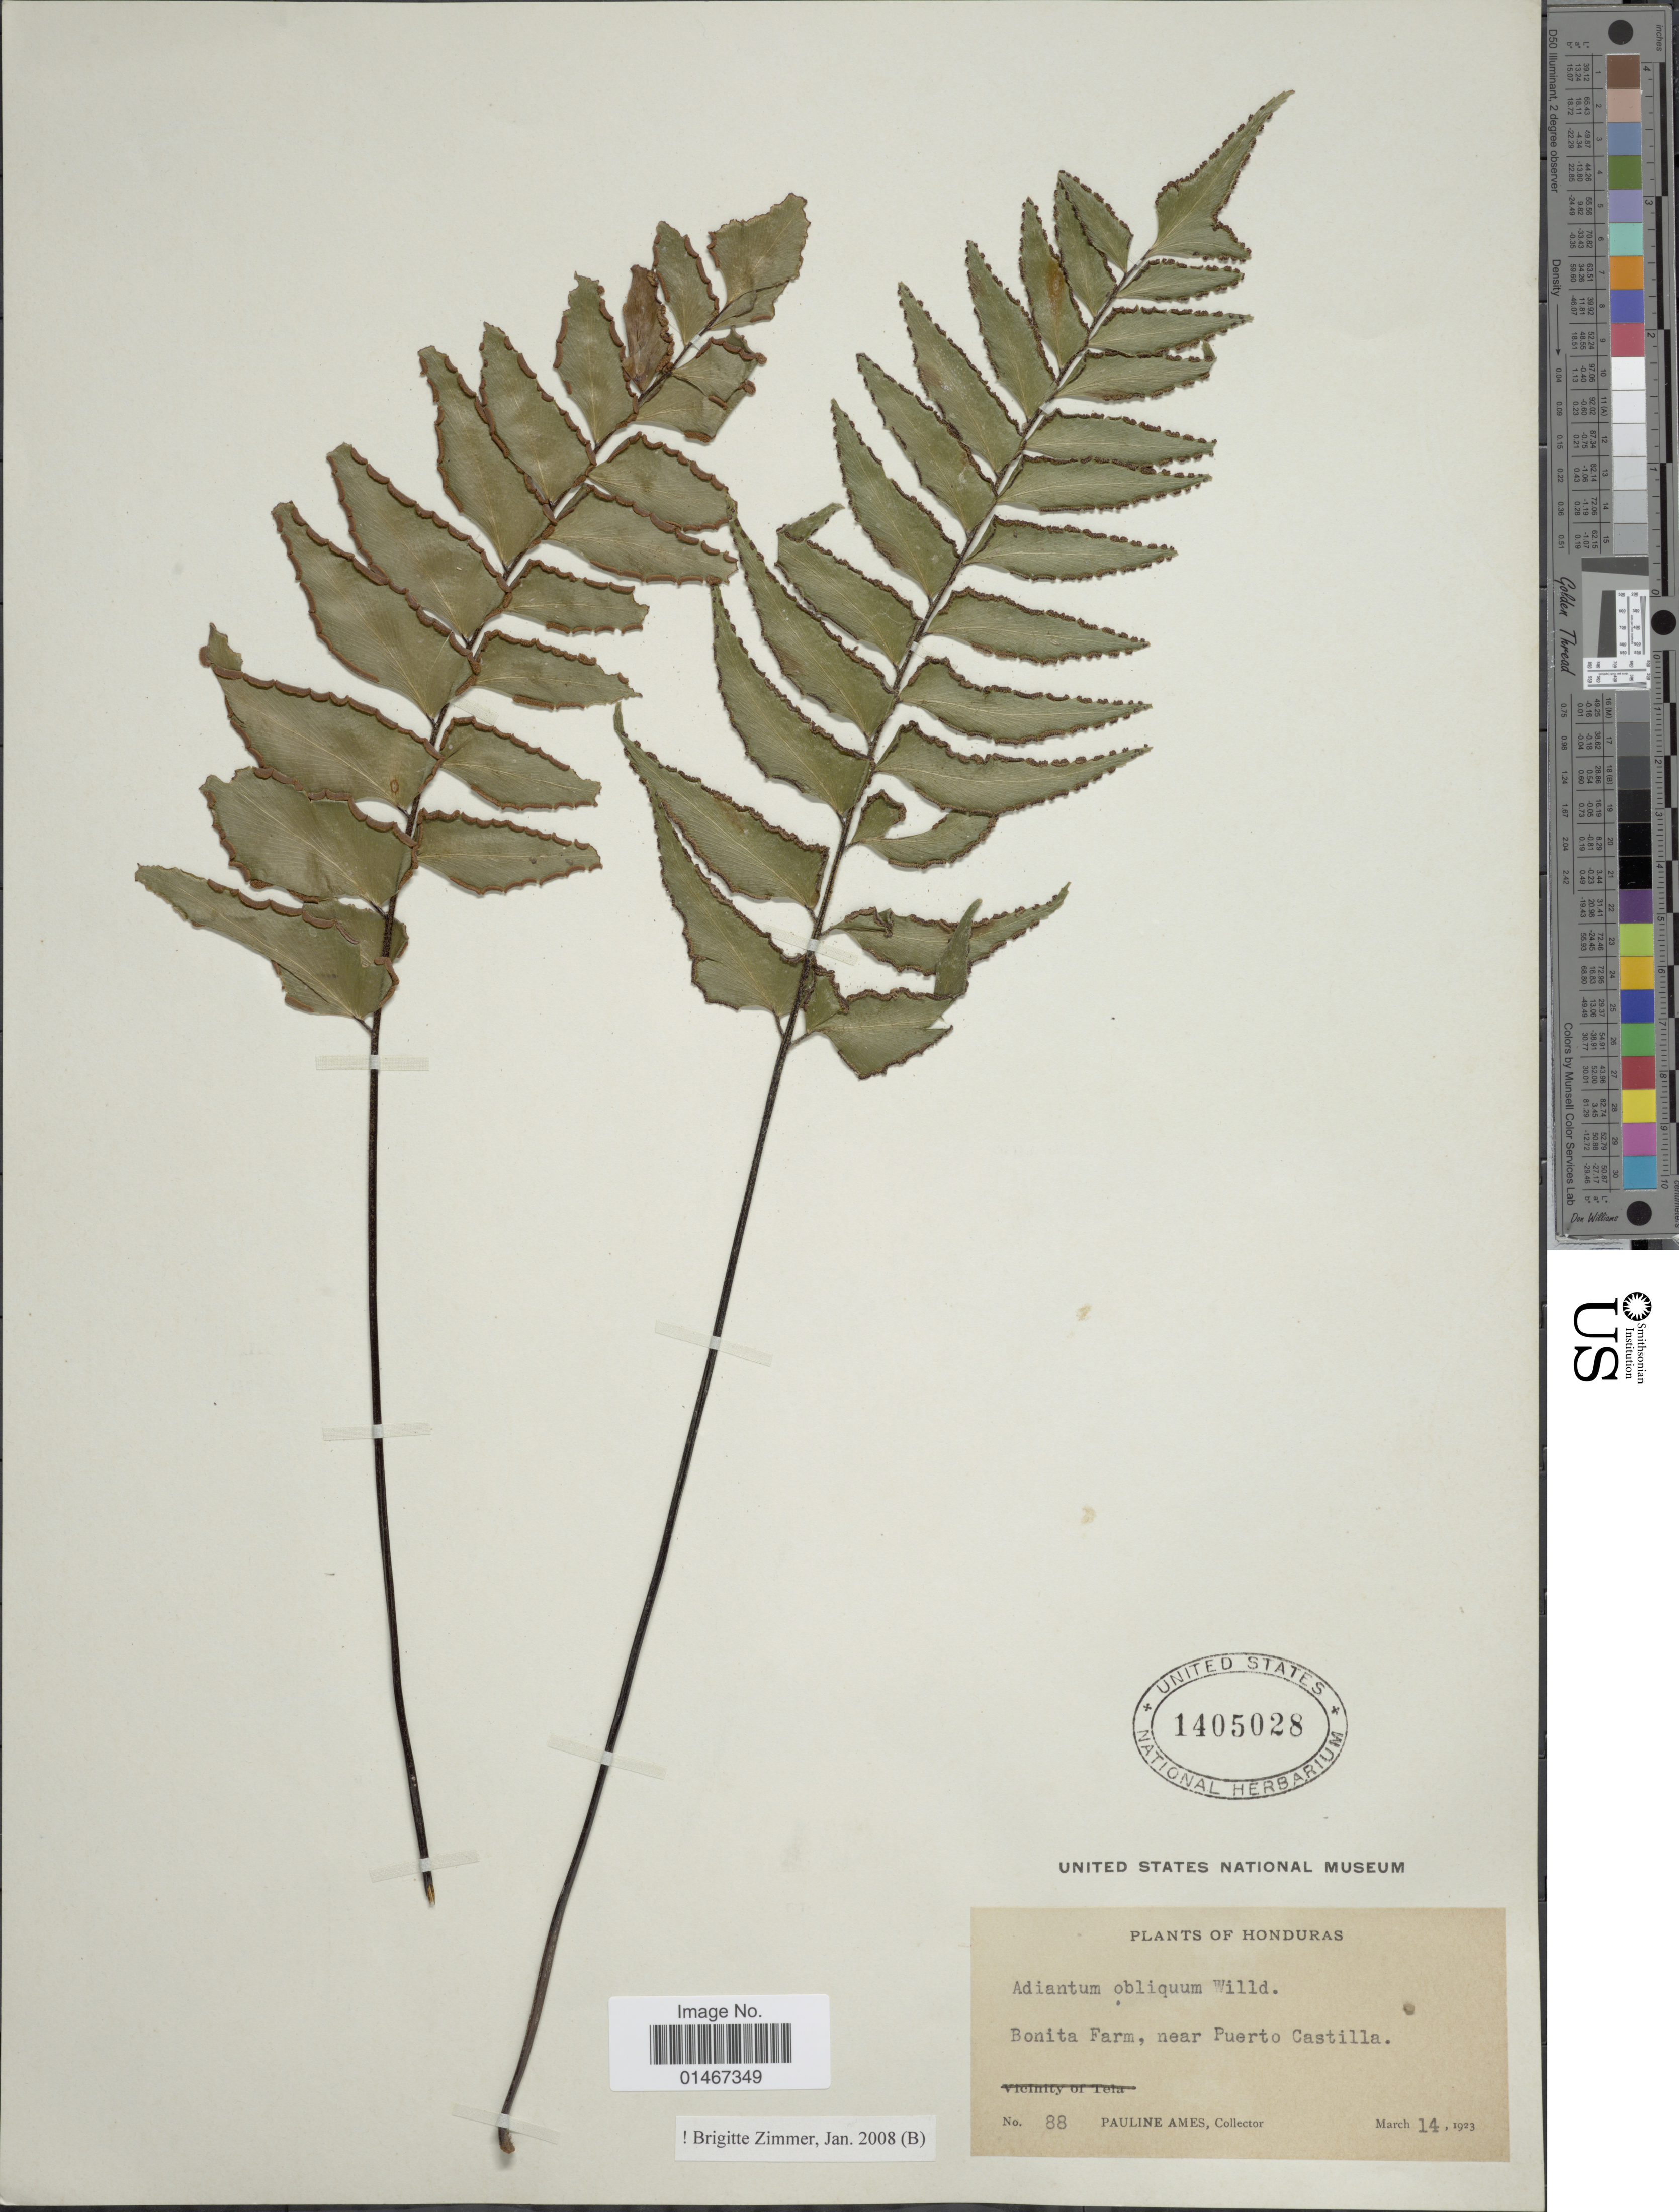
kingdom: Plantae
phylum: Tracheophyta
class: Polypodiopsida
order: Polypodiales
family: Pteridaceae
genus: Adiantum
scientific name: Adiantum obliquum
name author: Willd.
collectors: P. Ames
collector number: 88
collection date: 1923-03-14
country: Honduras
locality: Bonita Farm, near Puerto Castilla.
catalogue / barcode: US 1405028